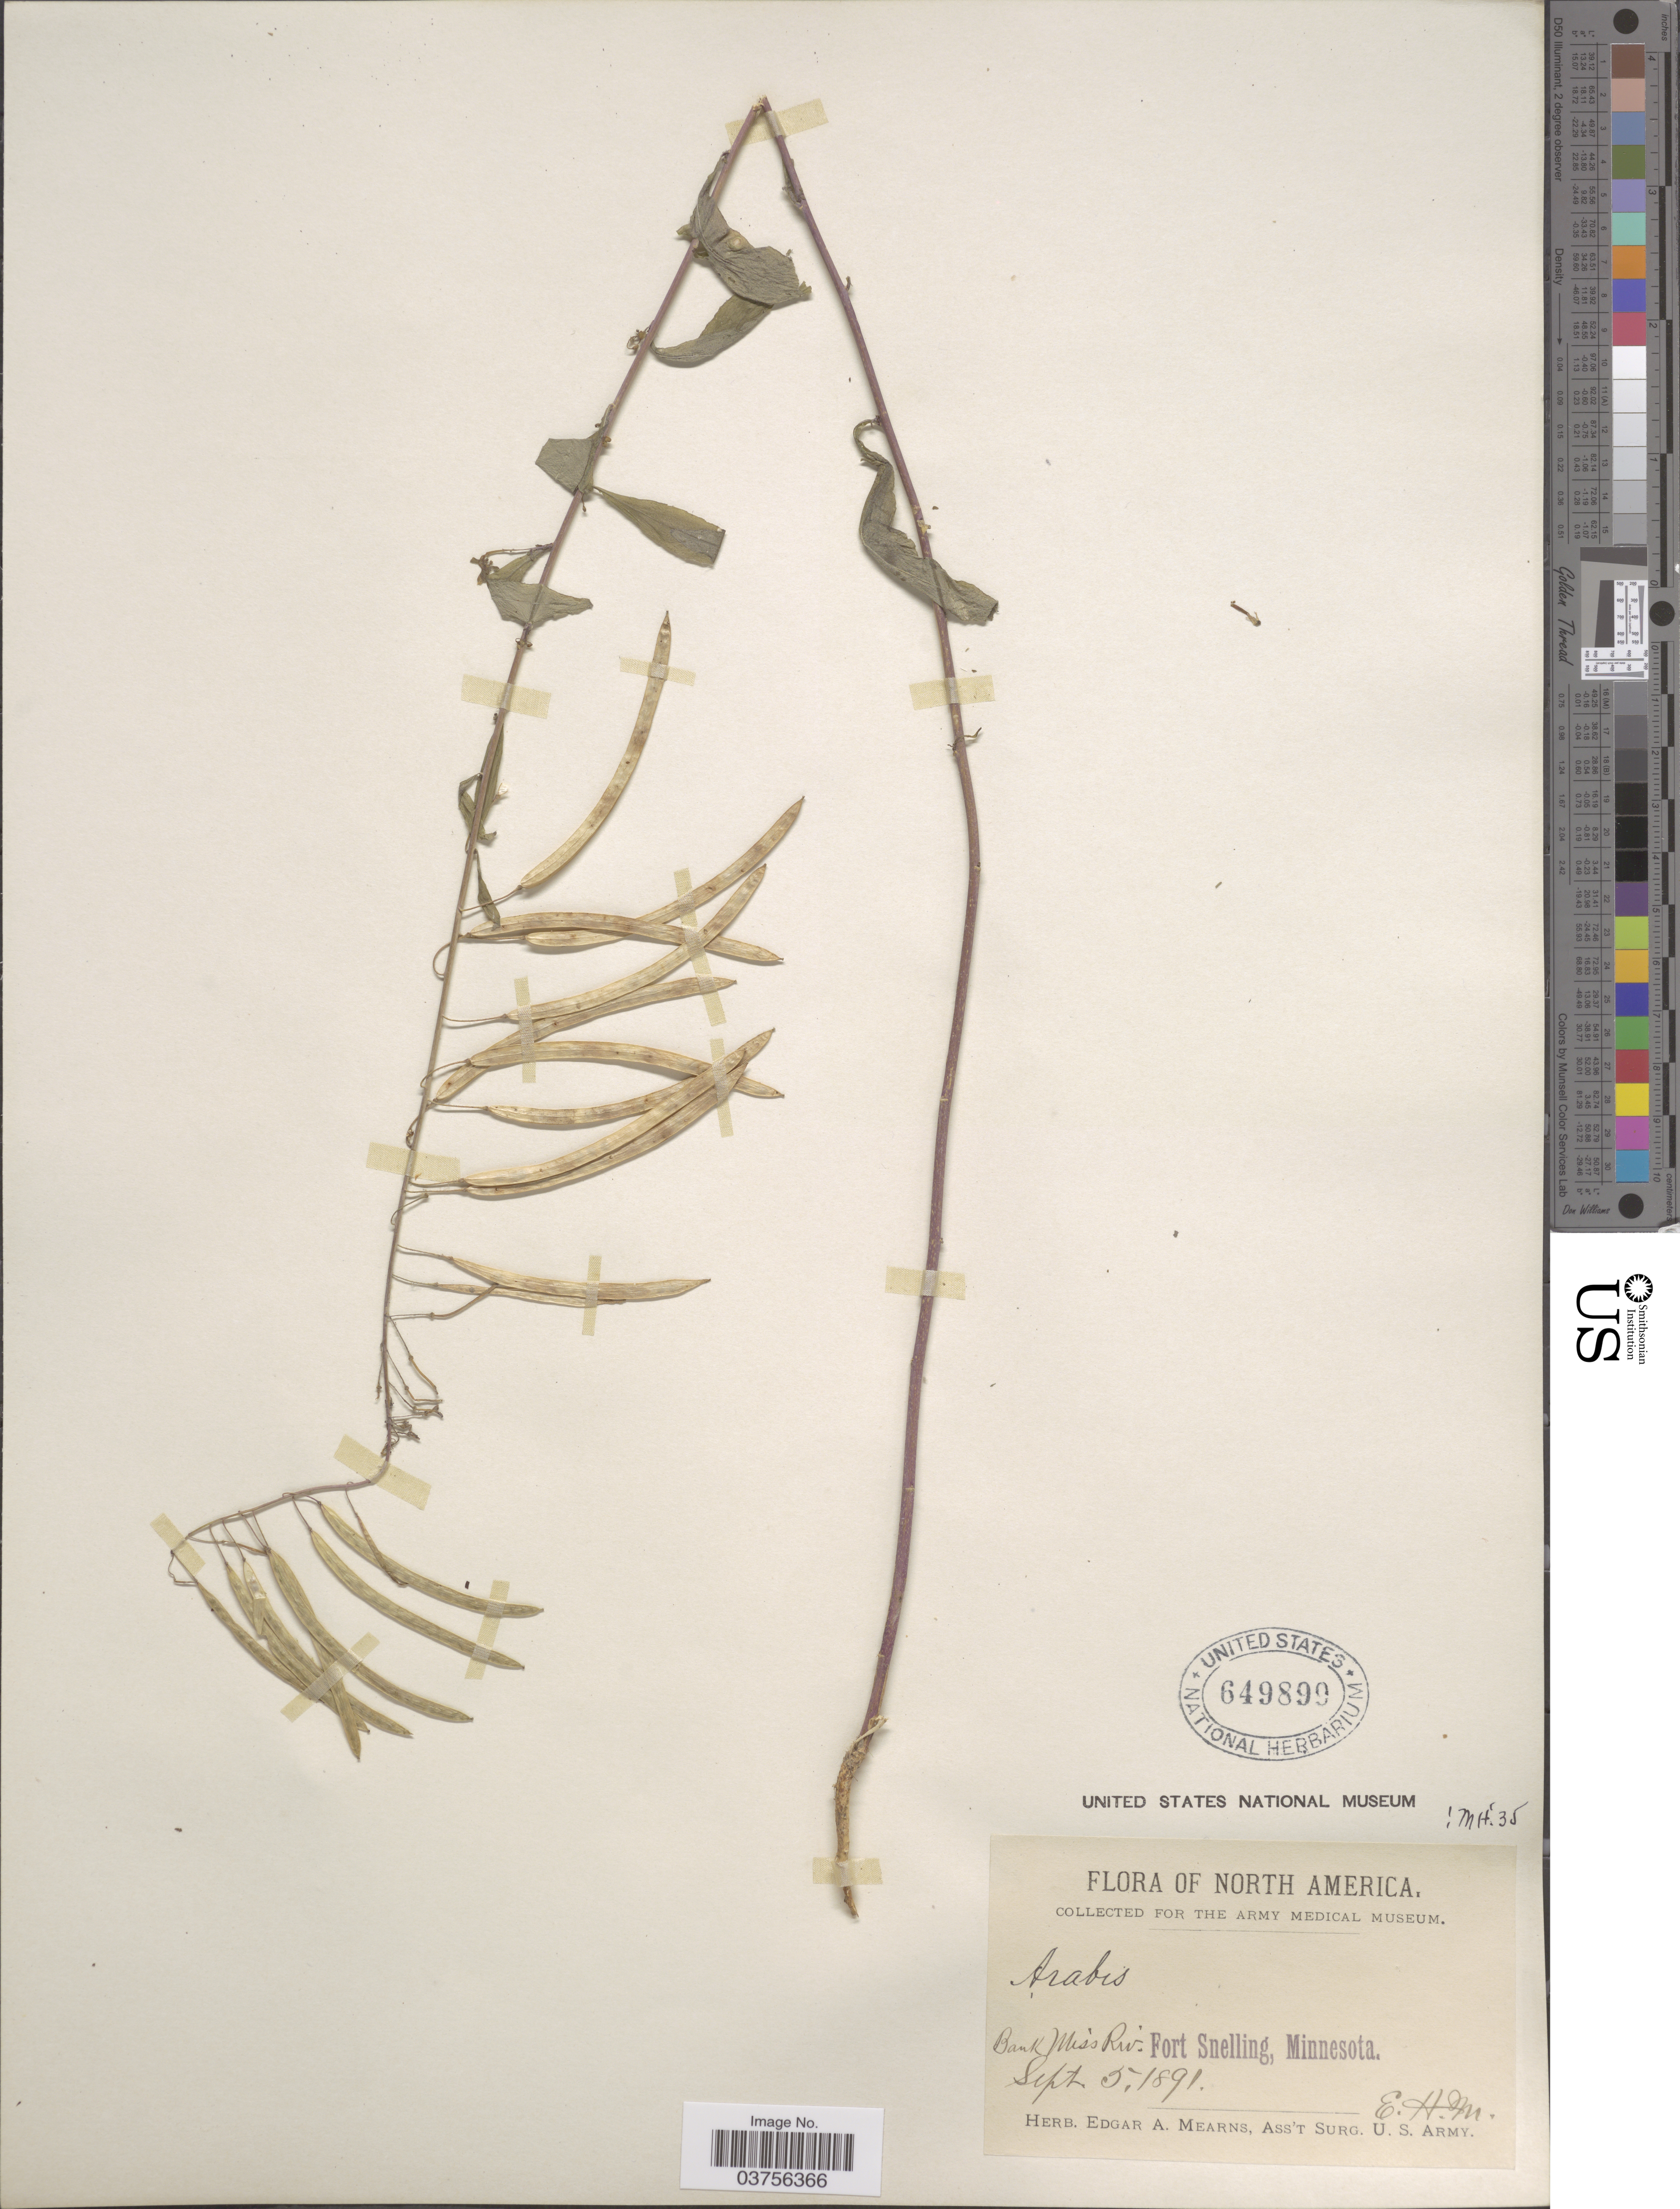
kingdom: Plantae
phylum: Tracheophyta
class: Magnoliopsida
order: Brassicales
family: Brassicaceae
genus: Arabis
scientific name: Arabis canadensis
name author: L.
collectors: E. A. Mearns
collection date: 1891-09-05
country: United States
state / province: Minnesota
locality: Bank Miss Riv. Fort Snelling.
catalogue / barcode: US 649899